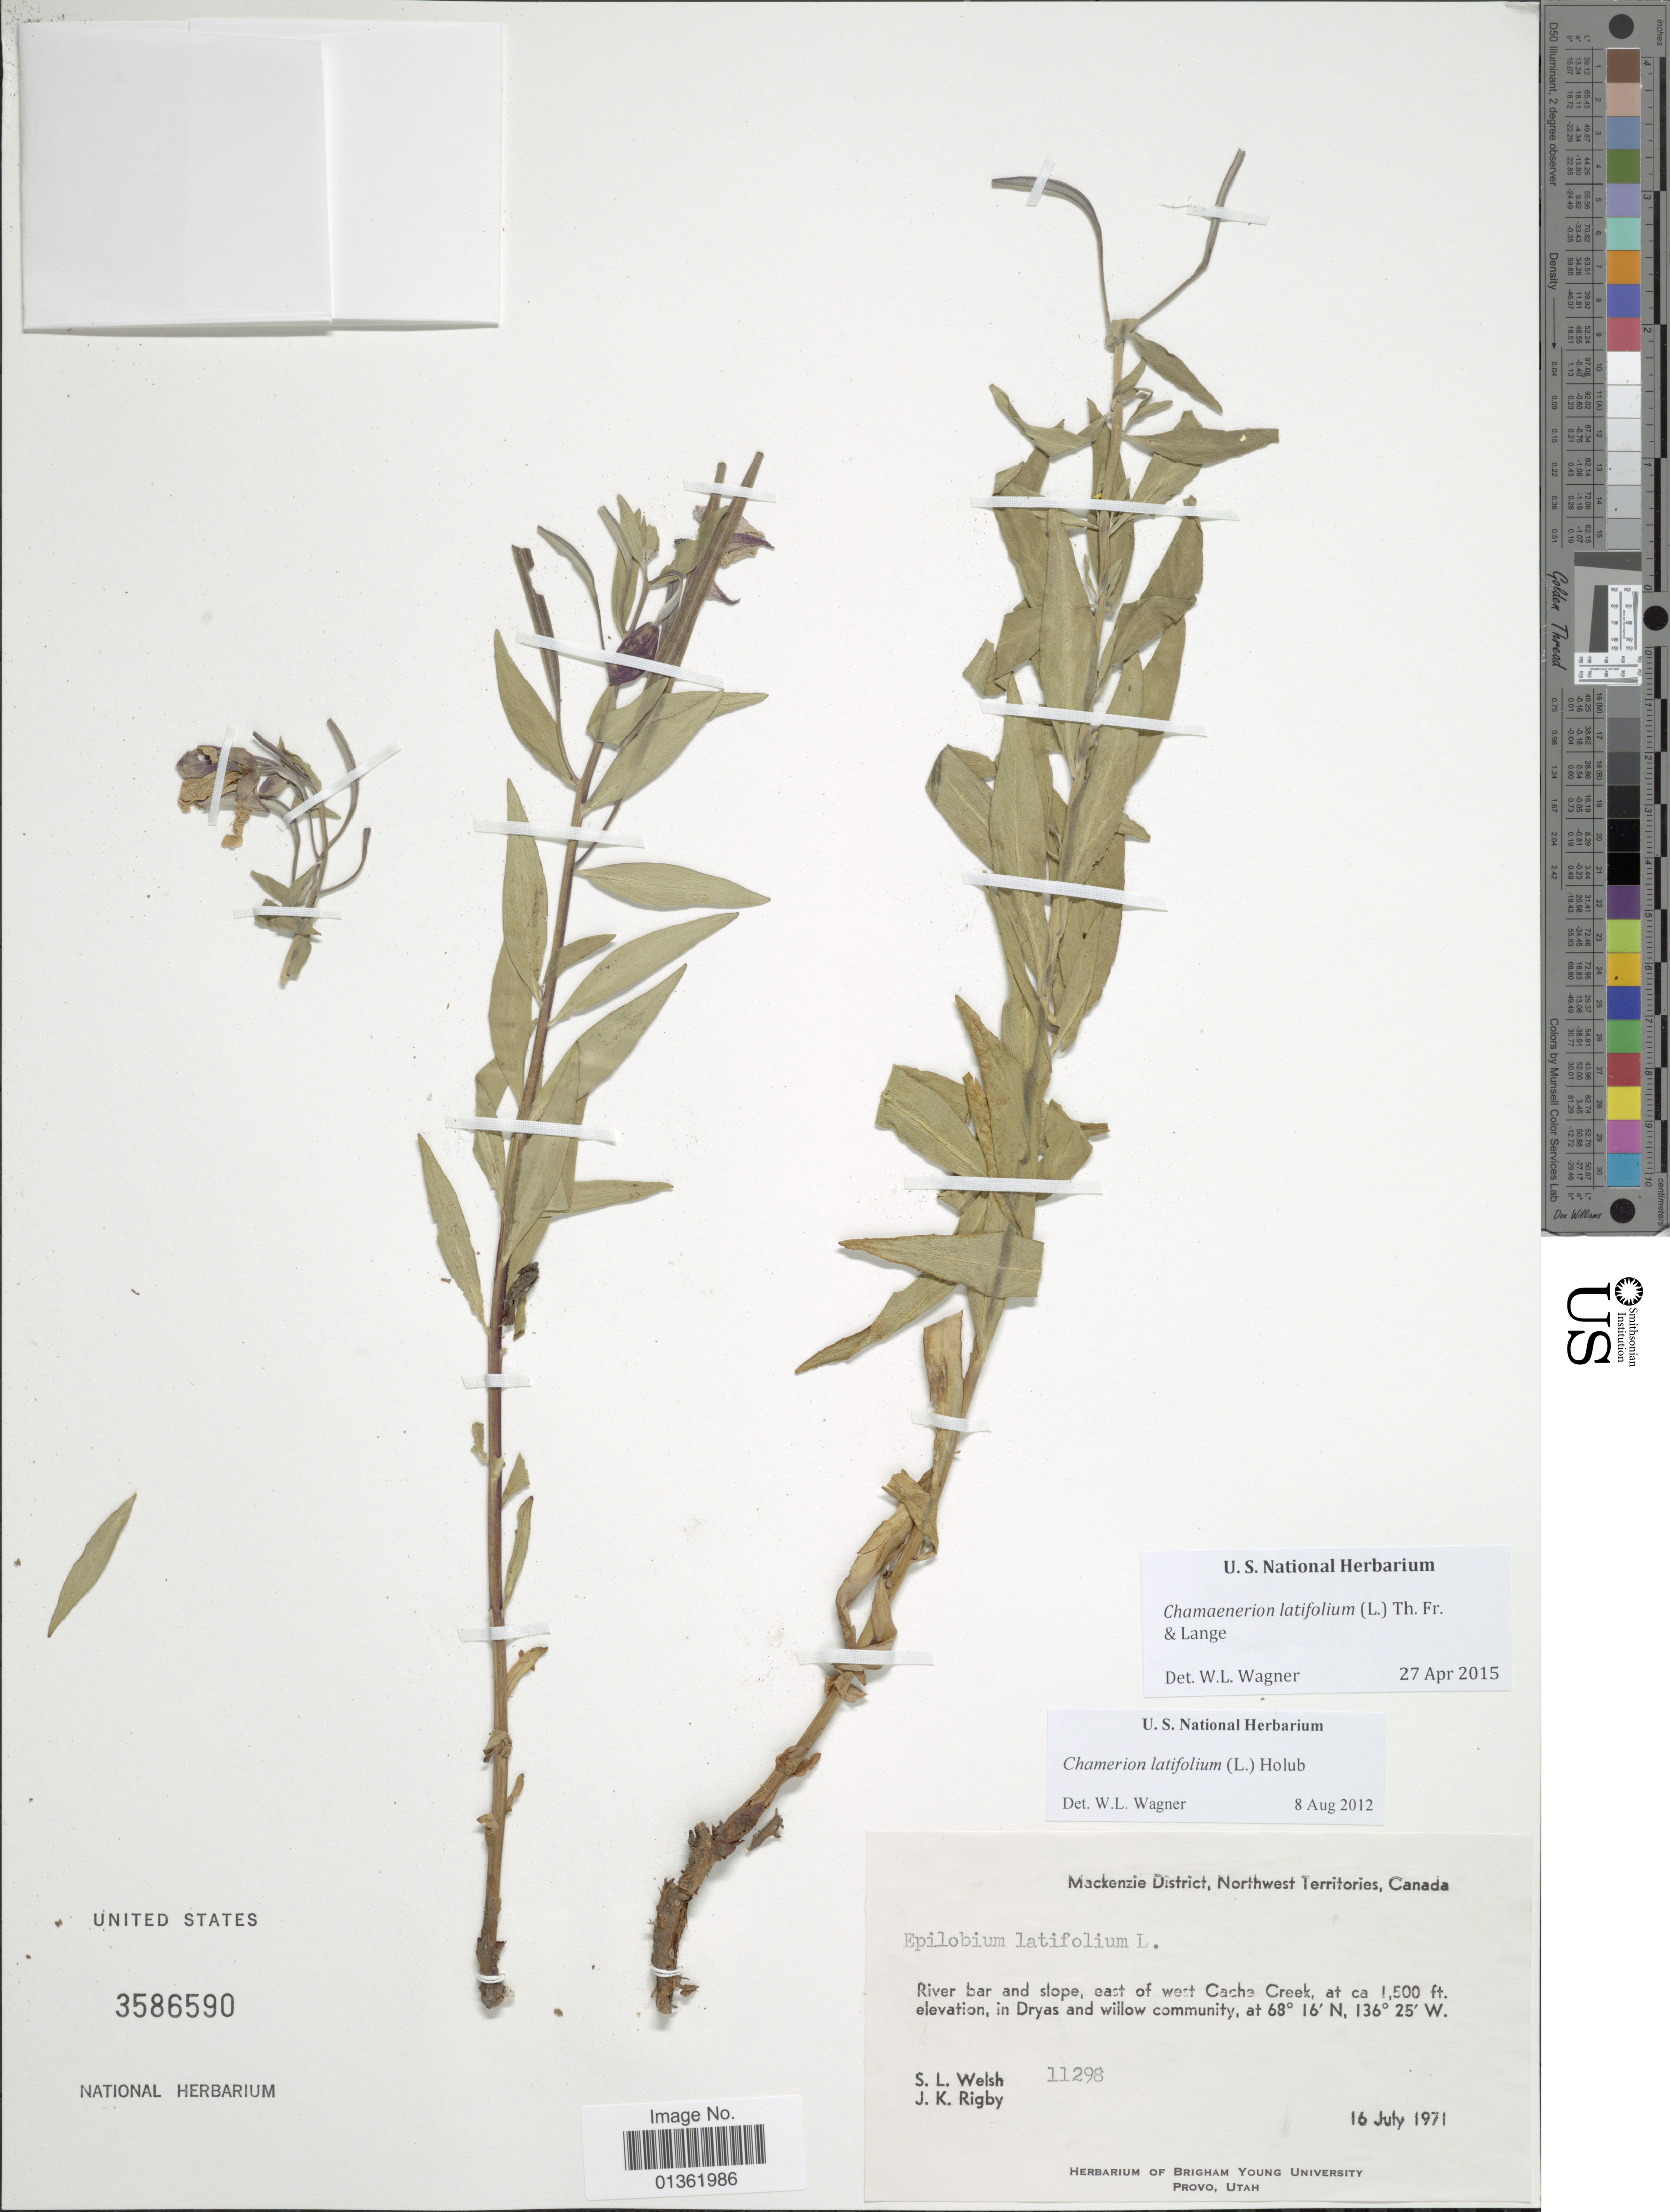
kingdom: Plantae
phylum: Tracheophyta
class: Magnoliopsida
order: Myrtales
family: Onagraceae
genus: Chamaenerion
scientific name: Chamaenerion latifolium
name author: (L.) Th. Fr. & Lange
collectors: S. Welsh & J. Rigby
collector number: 11298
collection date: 1971-07-16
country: Canada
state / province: Northwest Territories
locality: Mackenzie District. River bar and slope, east of west Cache Creek.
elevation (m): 457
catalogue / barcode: US 3586590